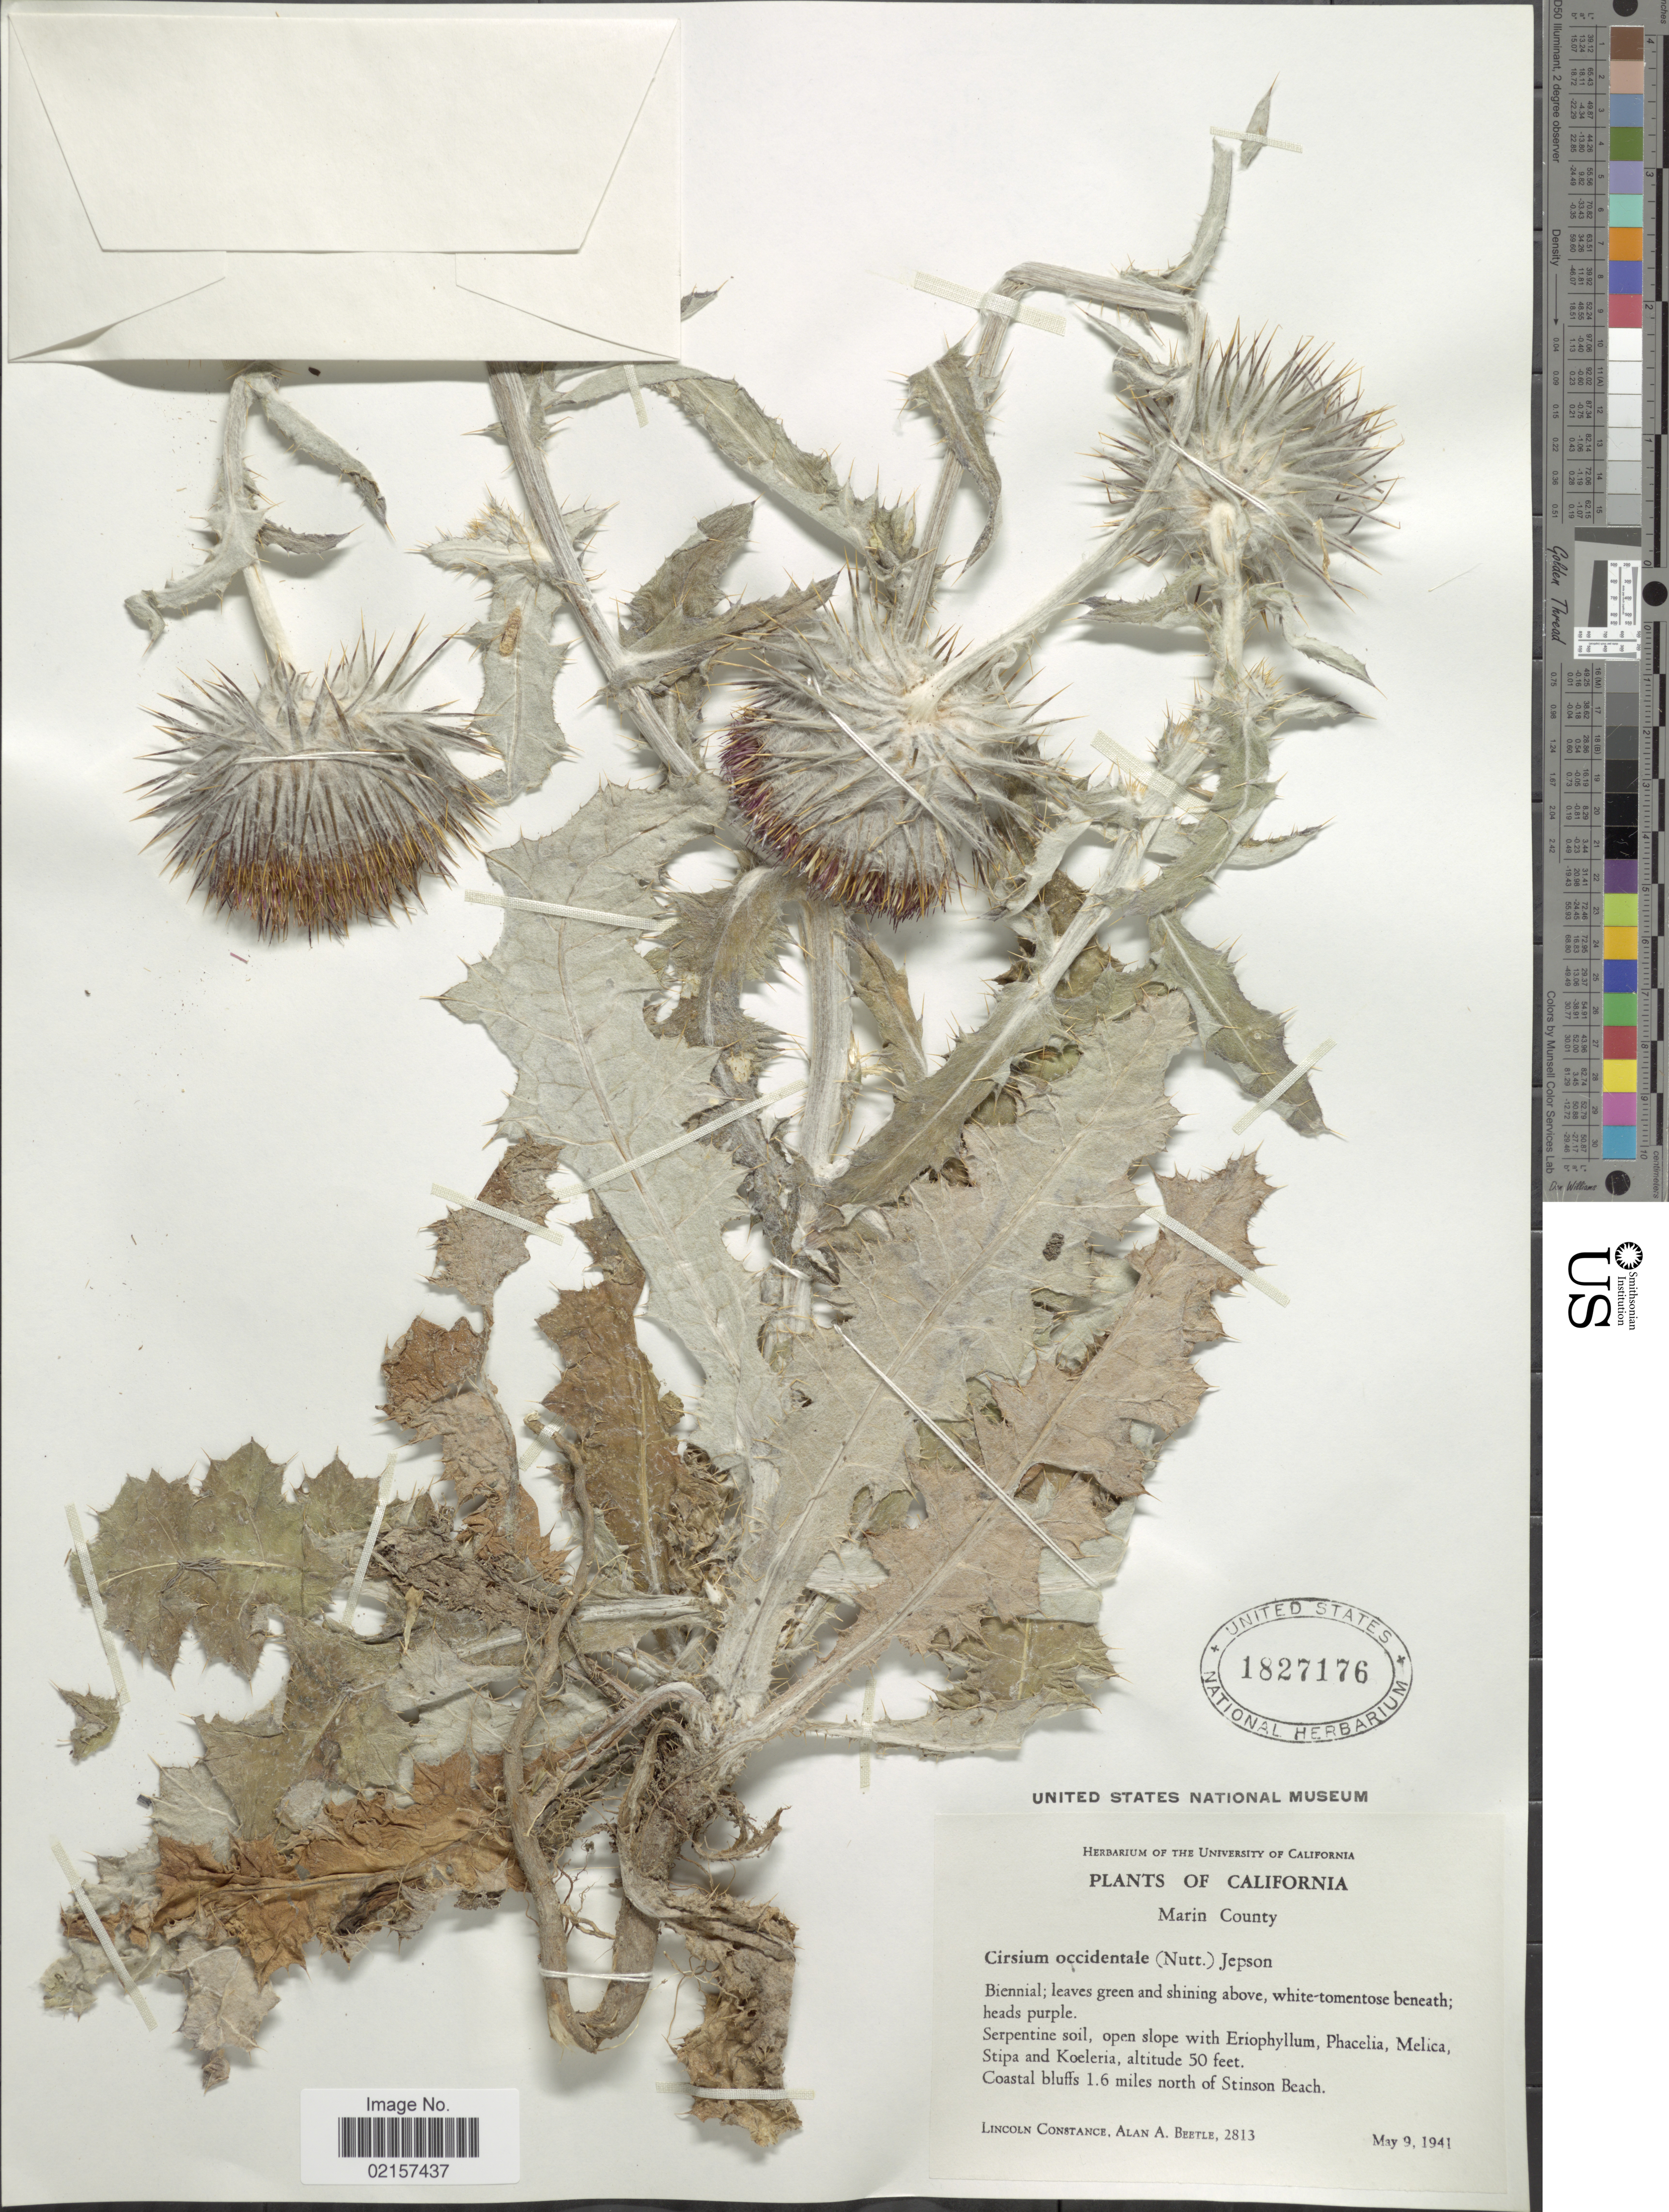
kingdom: Plantae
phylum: Tracheophyta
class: Magnoliopsida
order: Asterales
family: Asteraceae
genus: Cirsium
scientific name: Cirsium occidentale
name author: (Nutt.) Jeps.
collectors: L. Constance & A. A. Beetle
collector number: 2813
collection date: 1941-05-09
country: United States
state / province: California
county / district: Marin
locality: Marin County, coastal bluffs 1.6 miles north of Stinson Beach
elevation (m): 15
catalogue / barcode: US 1827176